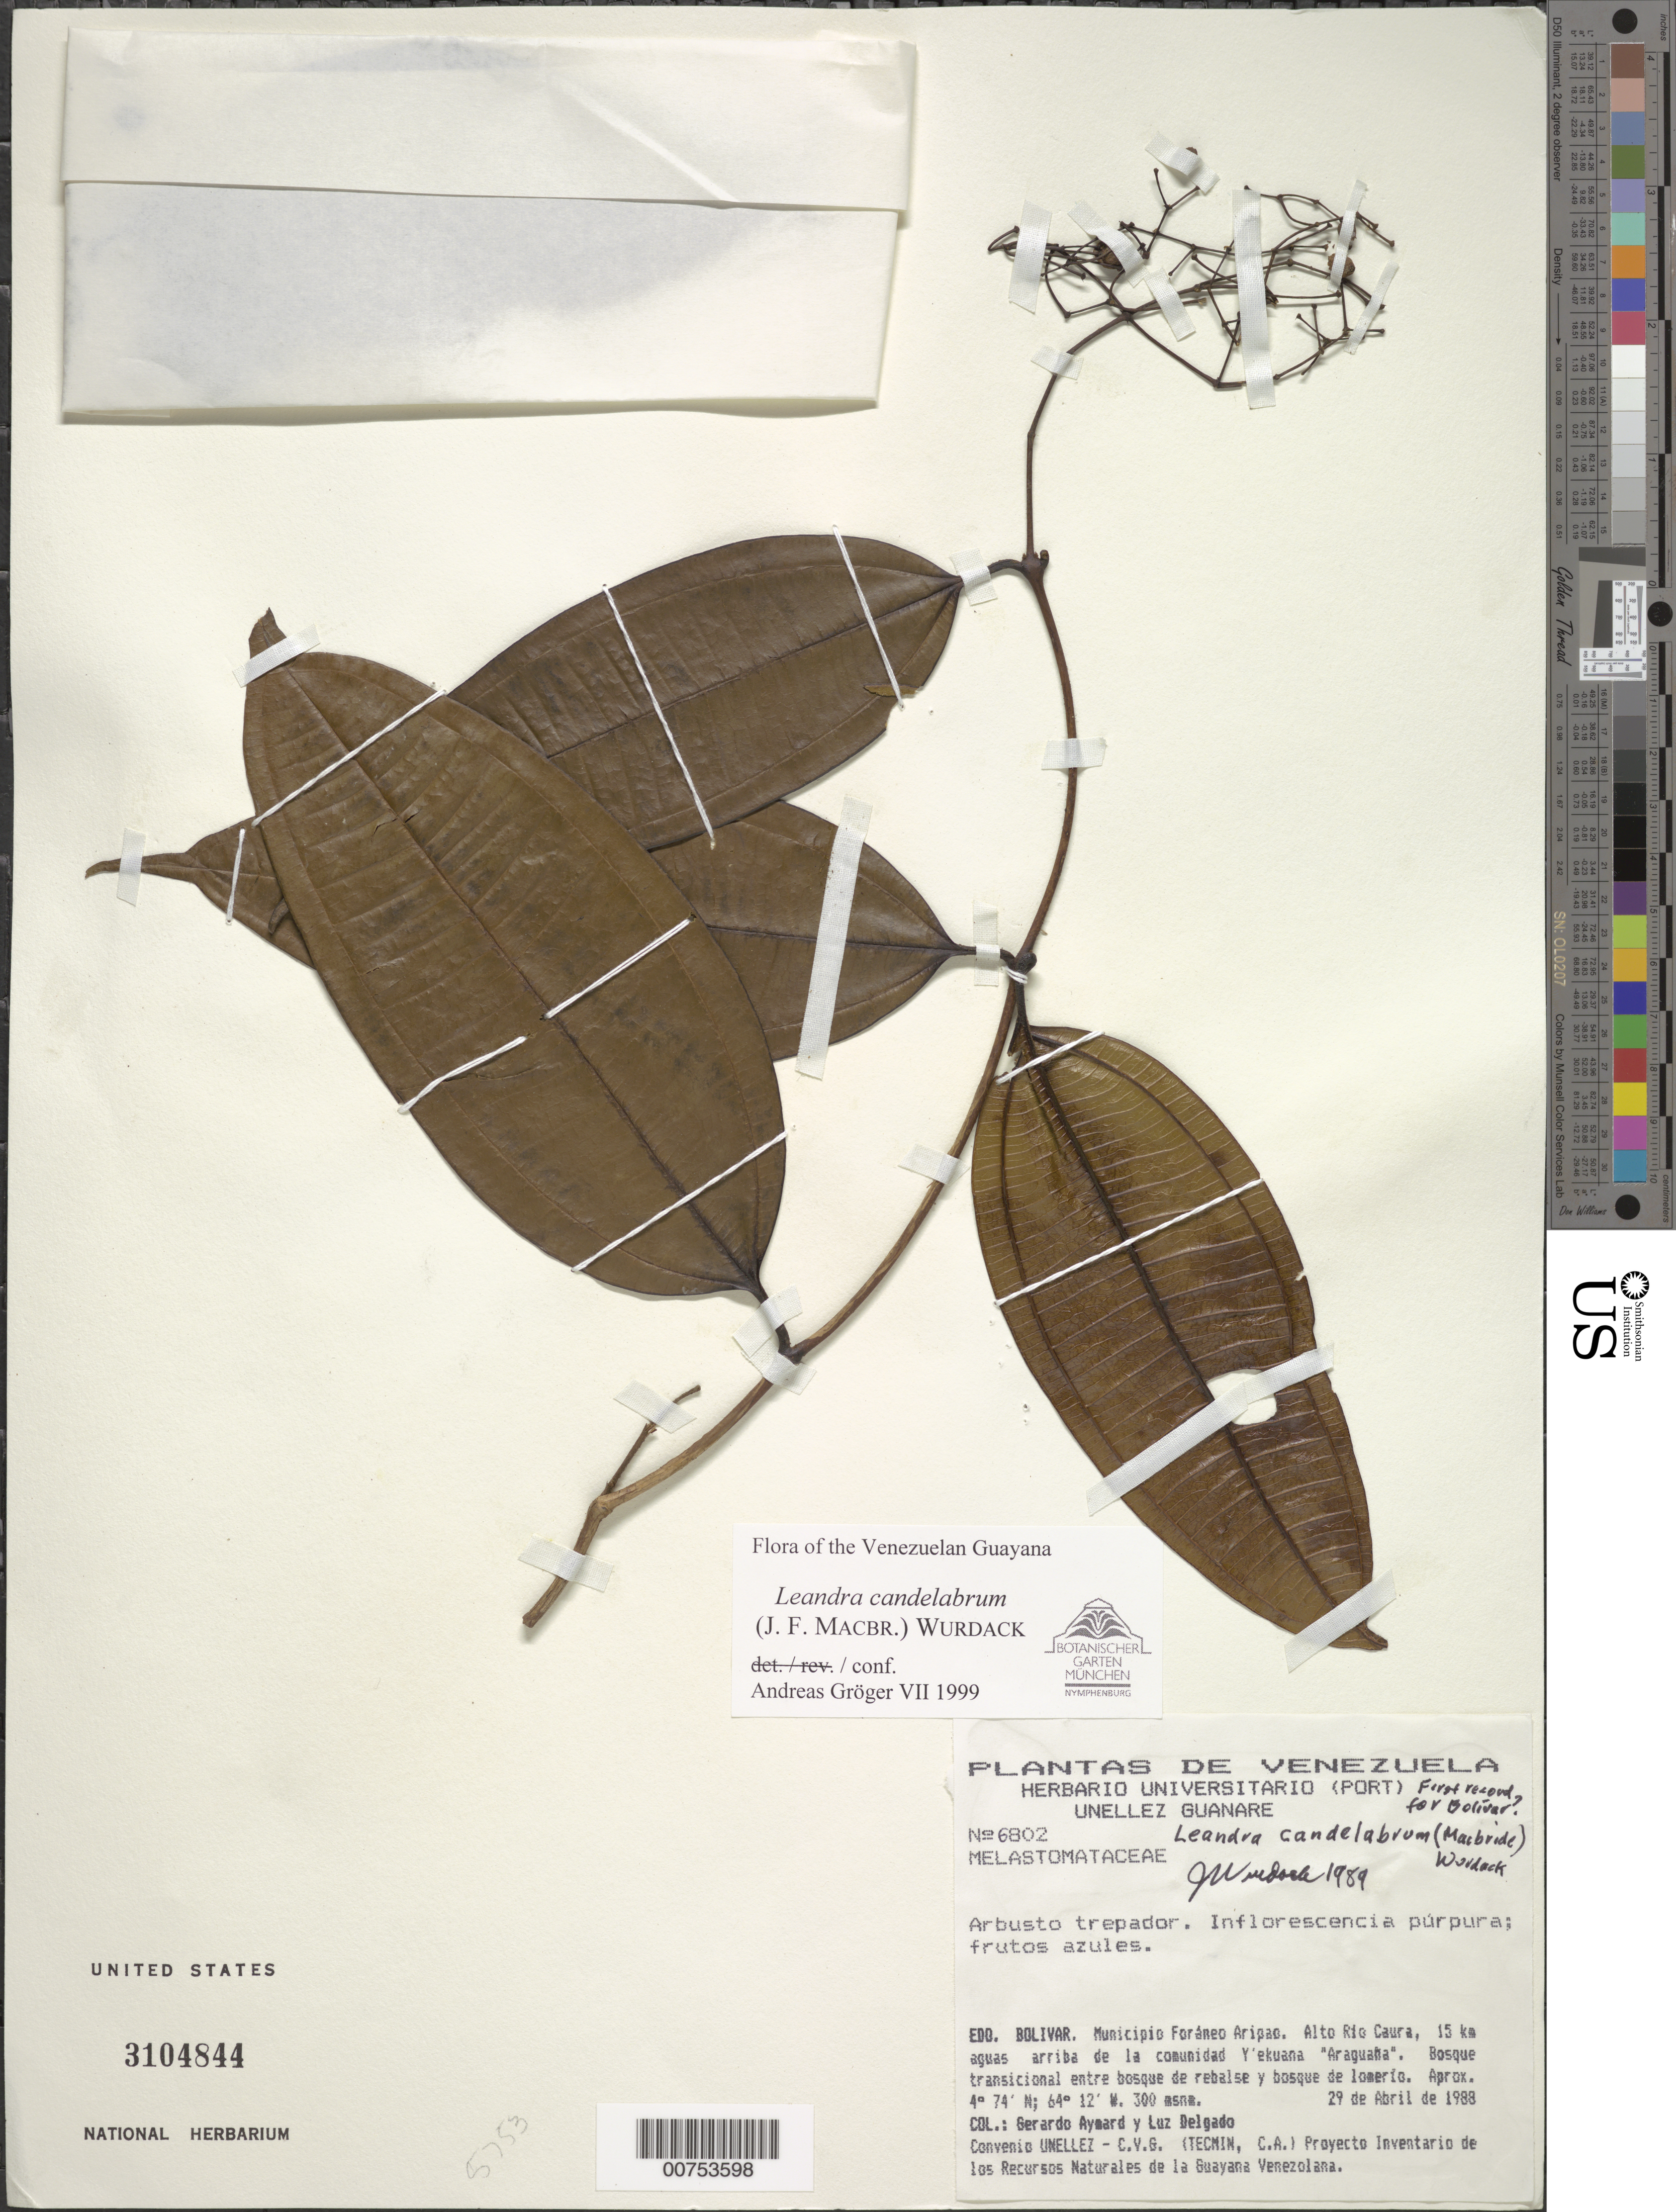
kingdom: Plantae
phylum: Tracheophyta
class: Magnoliopsida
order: Myrtales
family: Melastomataceae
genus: Leandra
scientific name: Leandra candelabrum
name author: (J.F. Macbr.) Wurdack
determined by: Gröger, A.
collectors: G. A. Aymard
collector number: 6802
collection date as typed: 29-Apr-88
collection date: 1988-04-29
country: Venezuela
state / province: Bolívar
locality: Mun. Foraneo Aripao, Alto Río Caura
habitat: Bosque transicional entre bosque de rebalse y bosque de lomerio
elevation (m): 300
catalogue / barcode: US 3104844